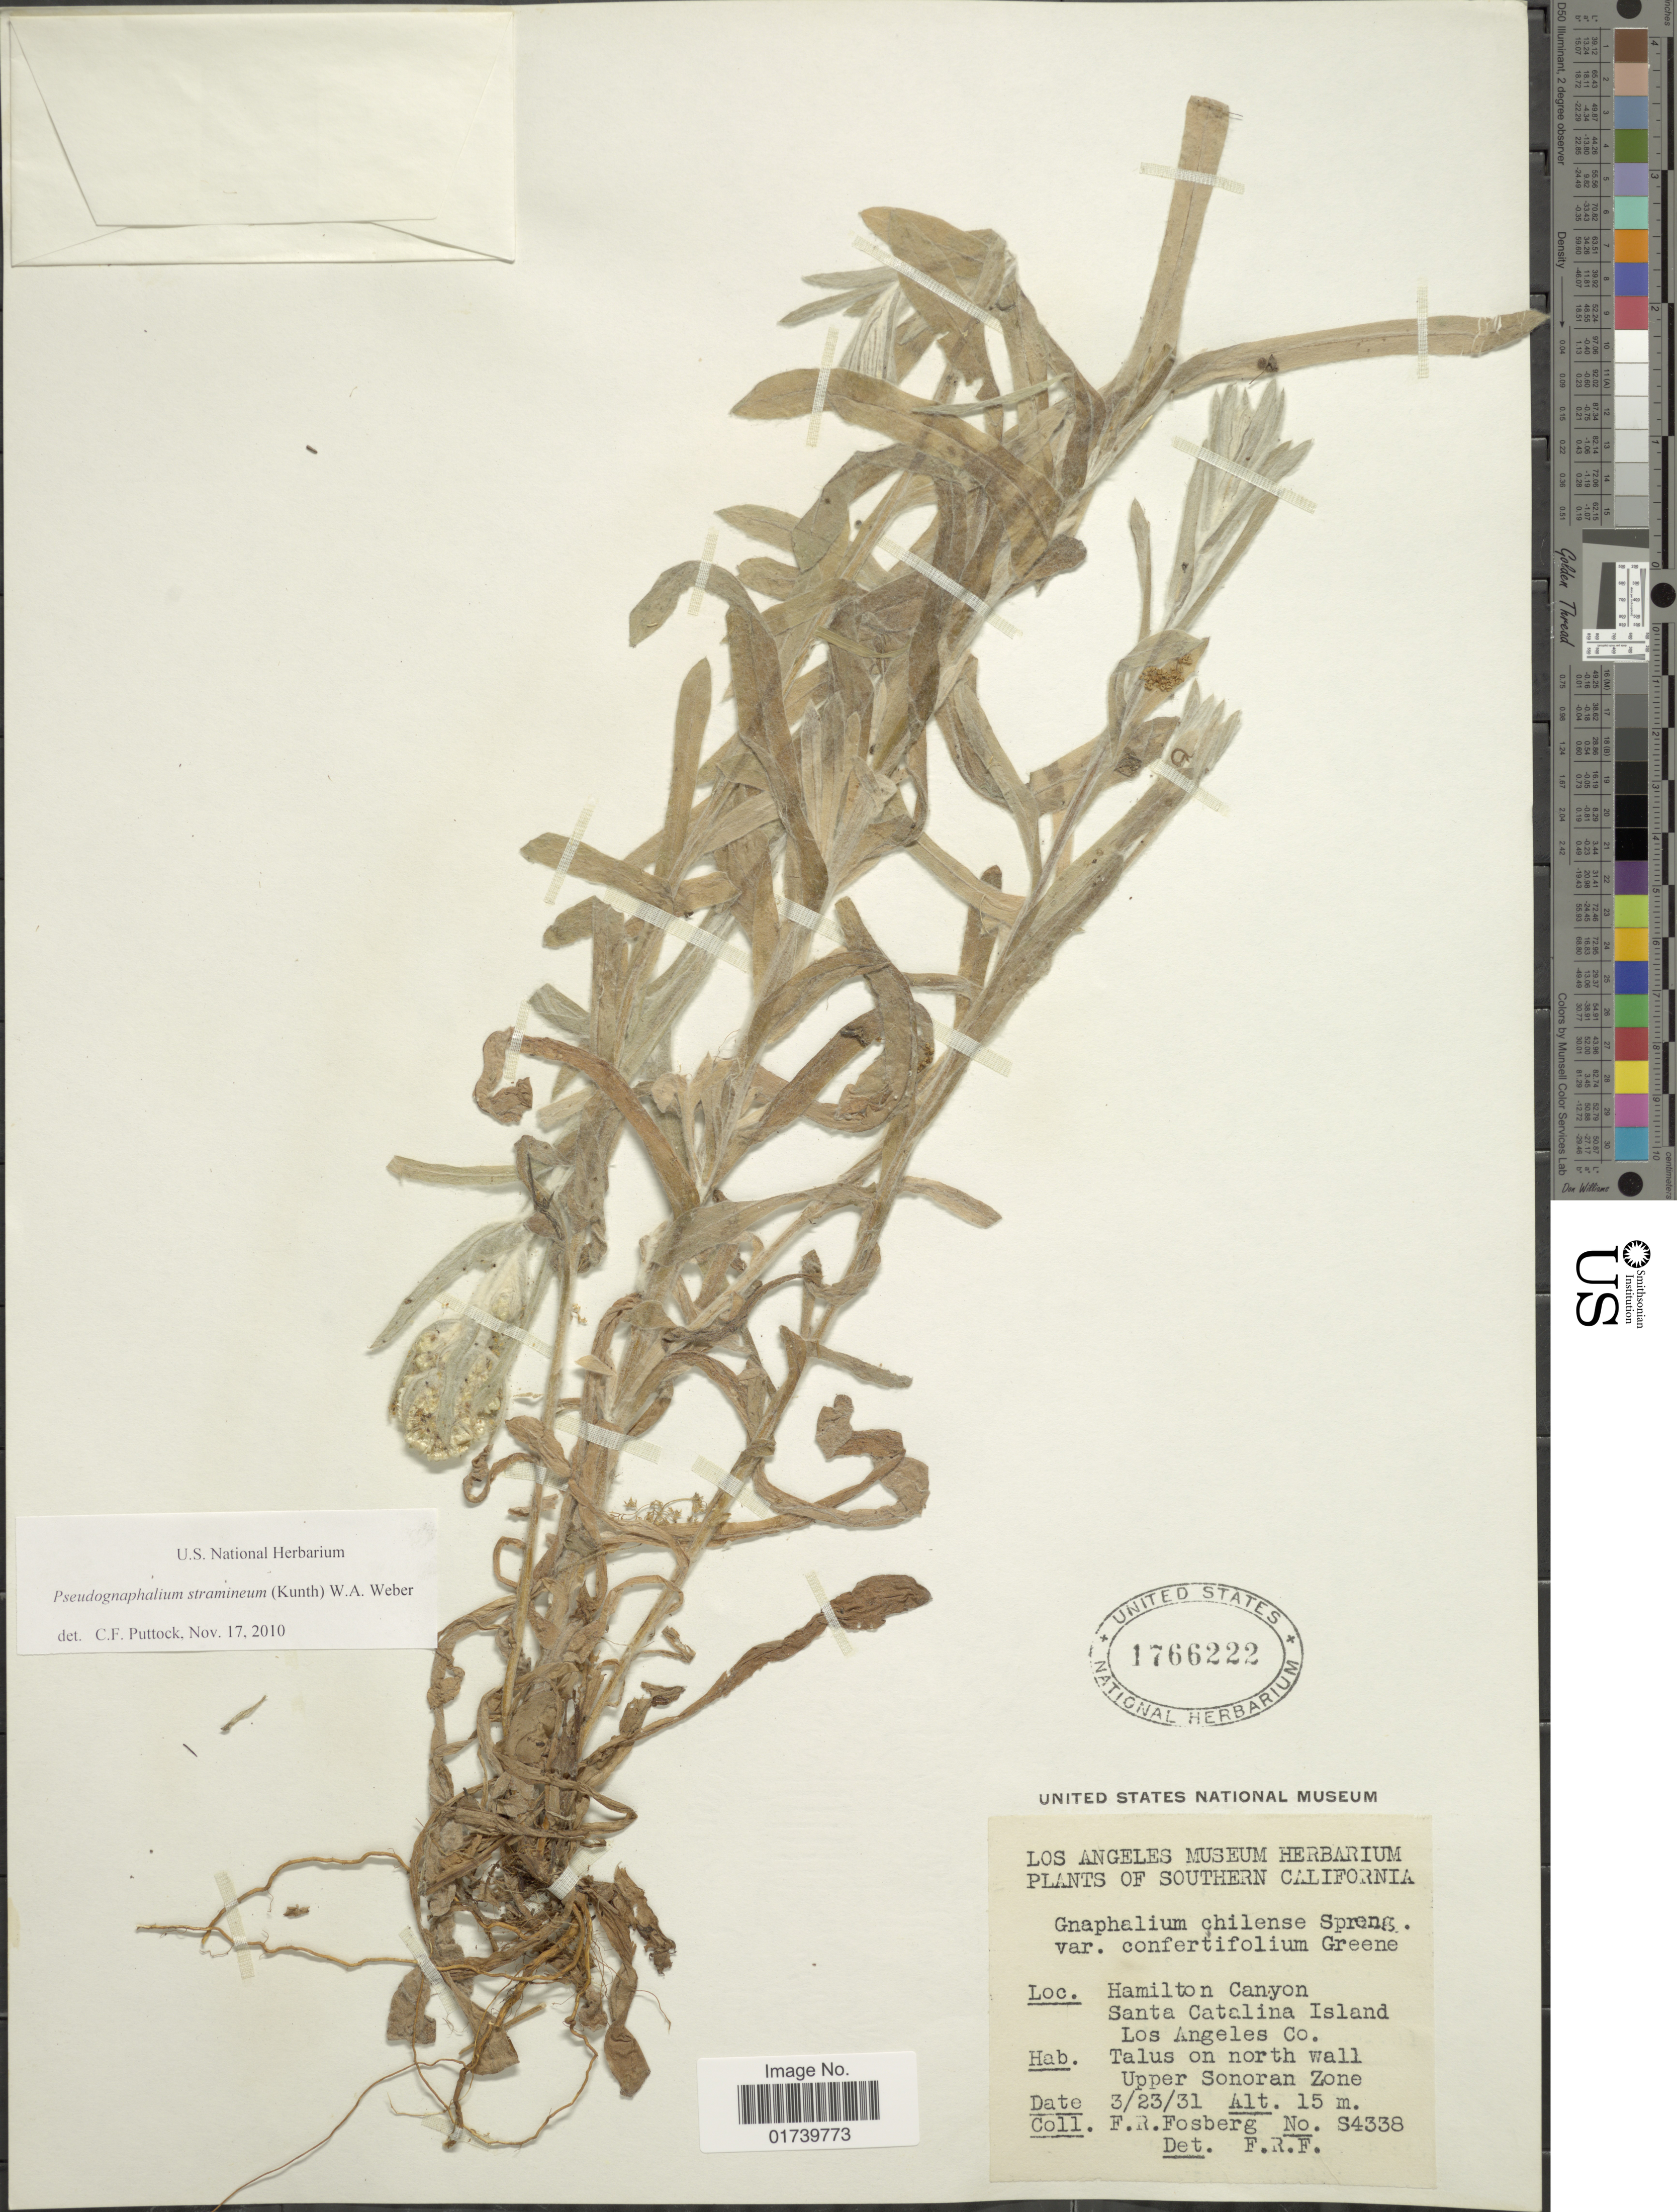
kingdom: Plantae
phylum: Tracheophyta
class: Magnoliopsida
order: Asterales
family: Asteraceae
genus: Pseudognaphalium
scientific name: Pseudognaphalium stramineum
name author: (Kunth) Anderb.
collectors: F. R. Fosberg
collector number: S4338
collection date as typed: Transcribed d/m/y: 23/3/31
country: United States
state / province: California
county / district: Los Angeles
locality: Southern California. Hamilton Canyon. santa Catalina Island. Los Angeles Co. Talus on north wall. Upper Sonoran Zone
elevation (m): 15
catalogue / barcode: US 1766222